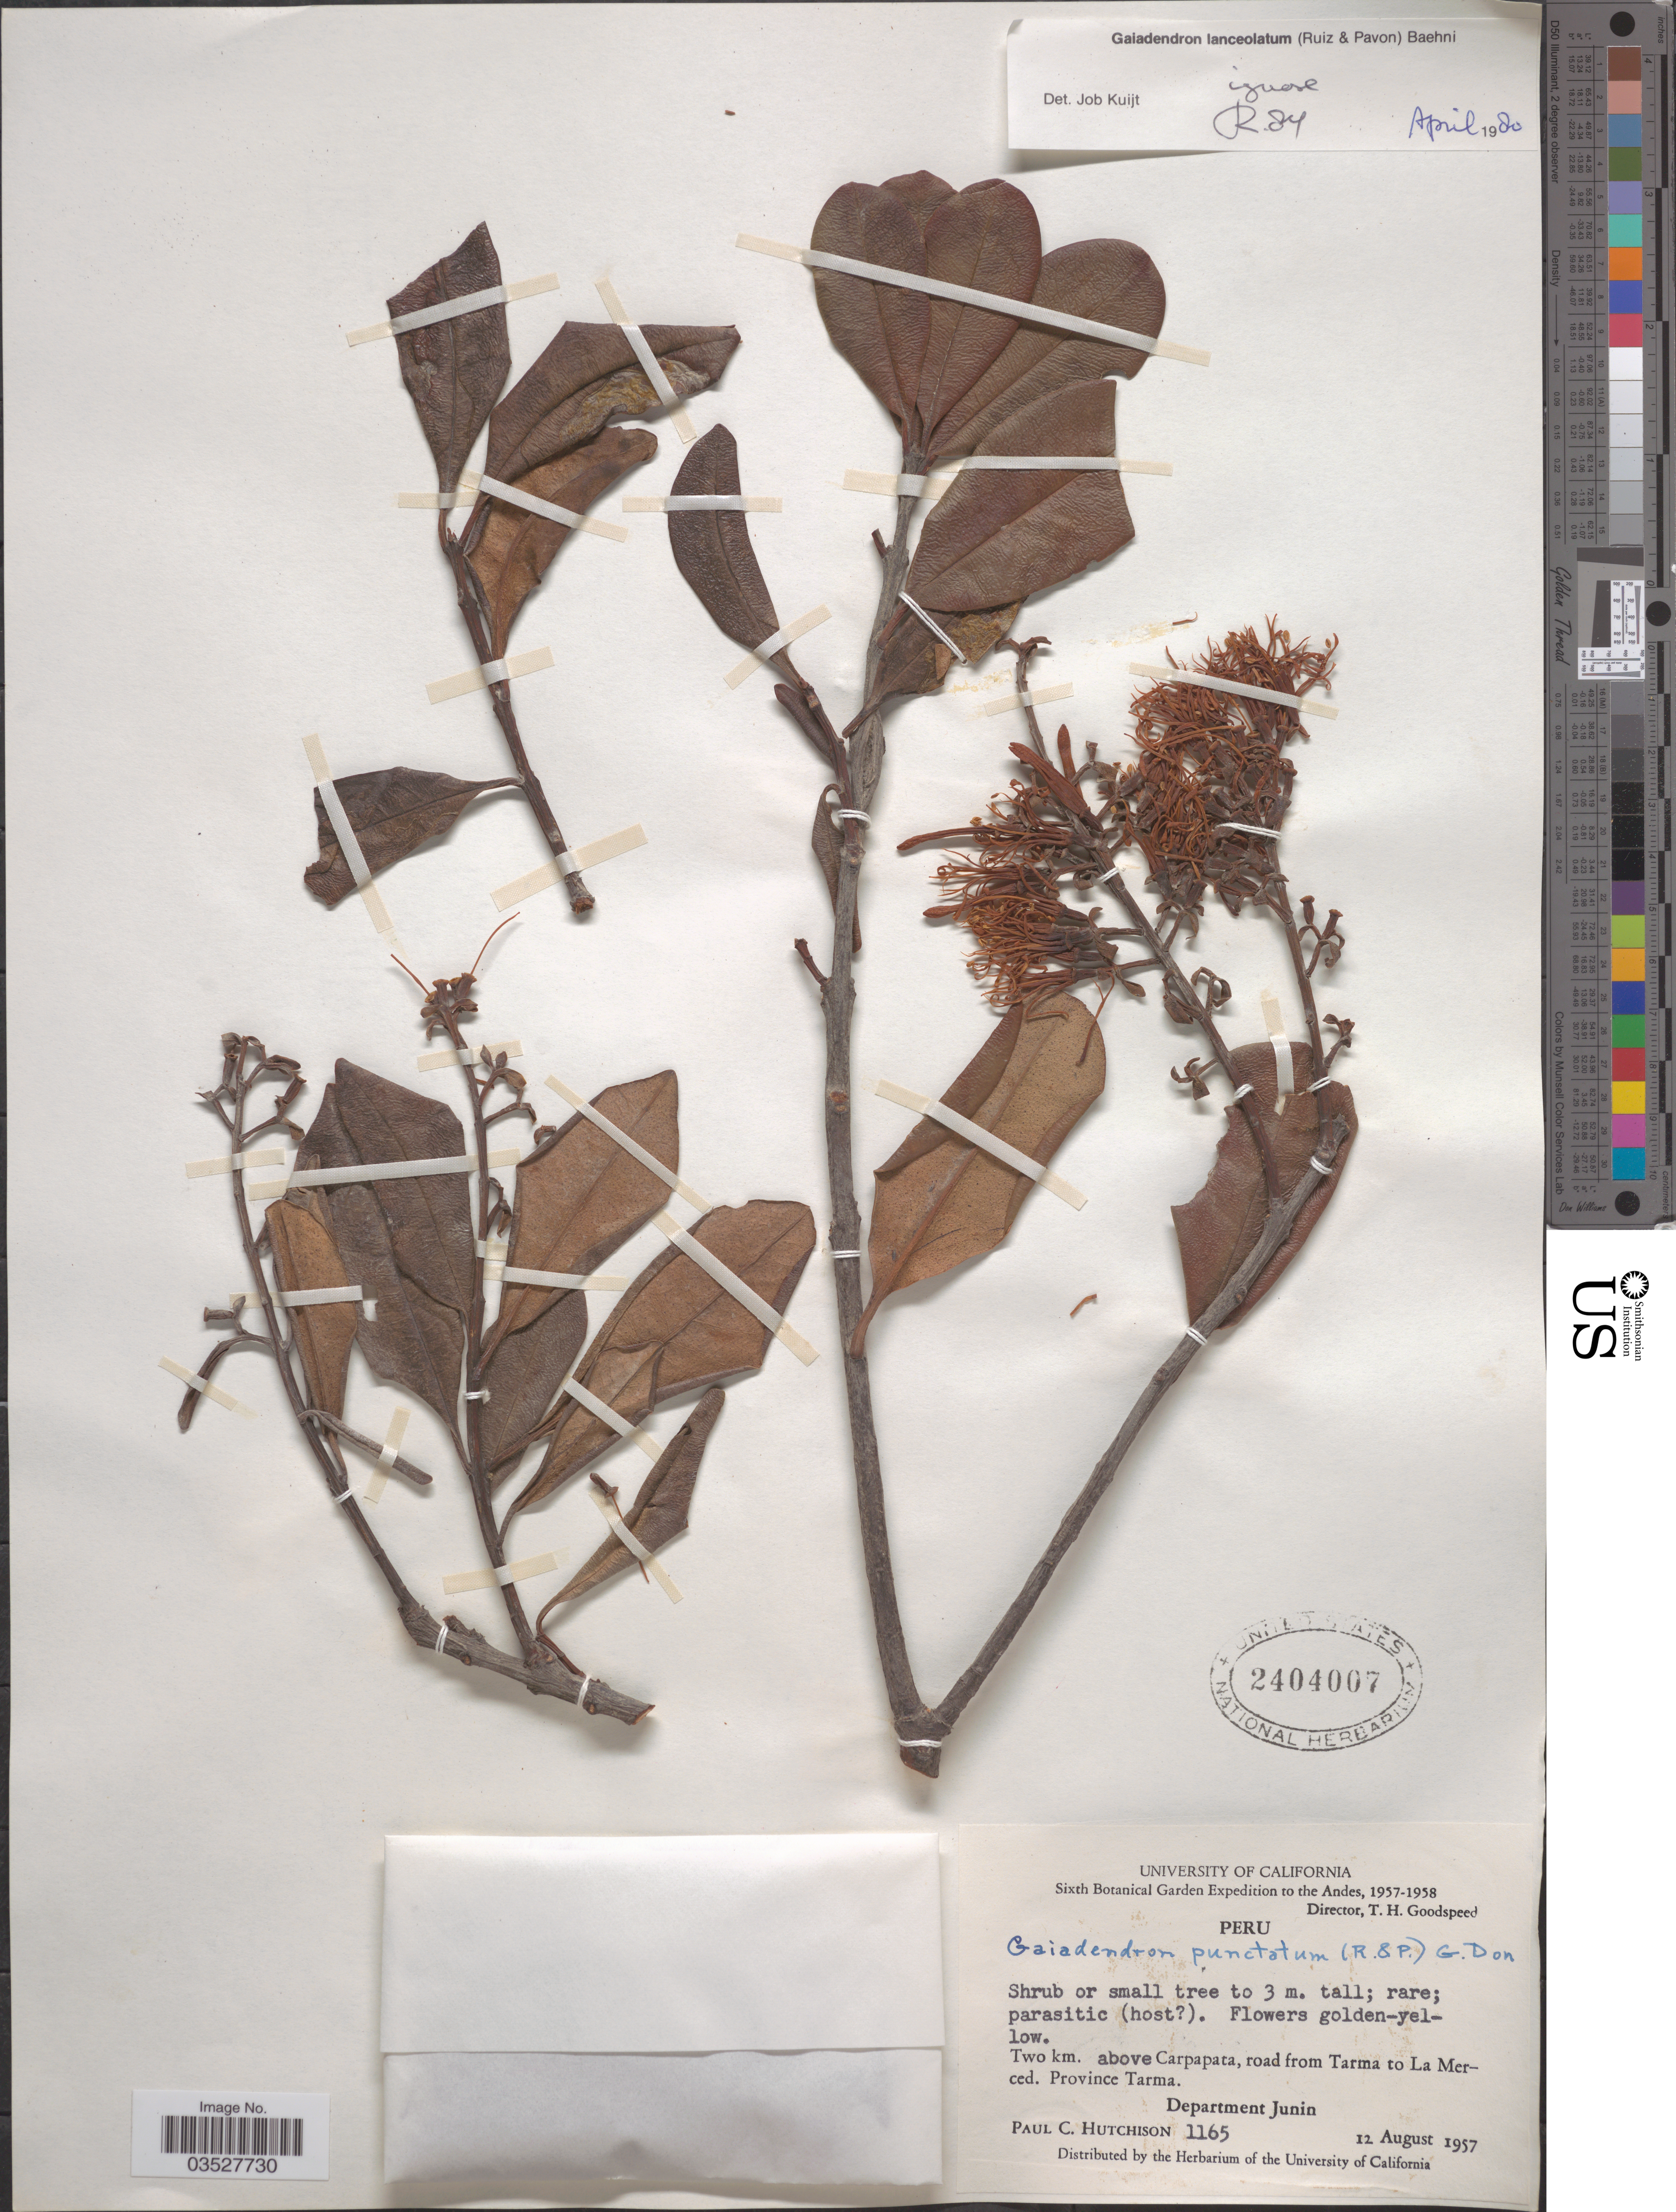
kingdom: Plantae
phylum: Tracheophyta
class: Magnoliopsida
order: Santalales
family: Loranthaceae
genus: Gaiadendron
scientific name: Gaiadendron punctatum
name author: (Ruiz & Pav.) G. Don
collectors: P. C. Hutchison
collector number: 1165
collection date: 1957-08-12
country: Peru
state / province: Junín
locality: Andes. Two km. above Carpapata, road from Tarma to La Merced. Province Tarma. Department Junin.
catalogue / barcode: US 2404007